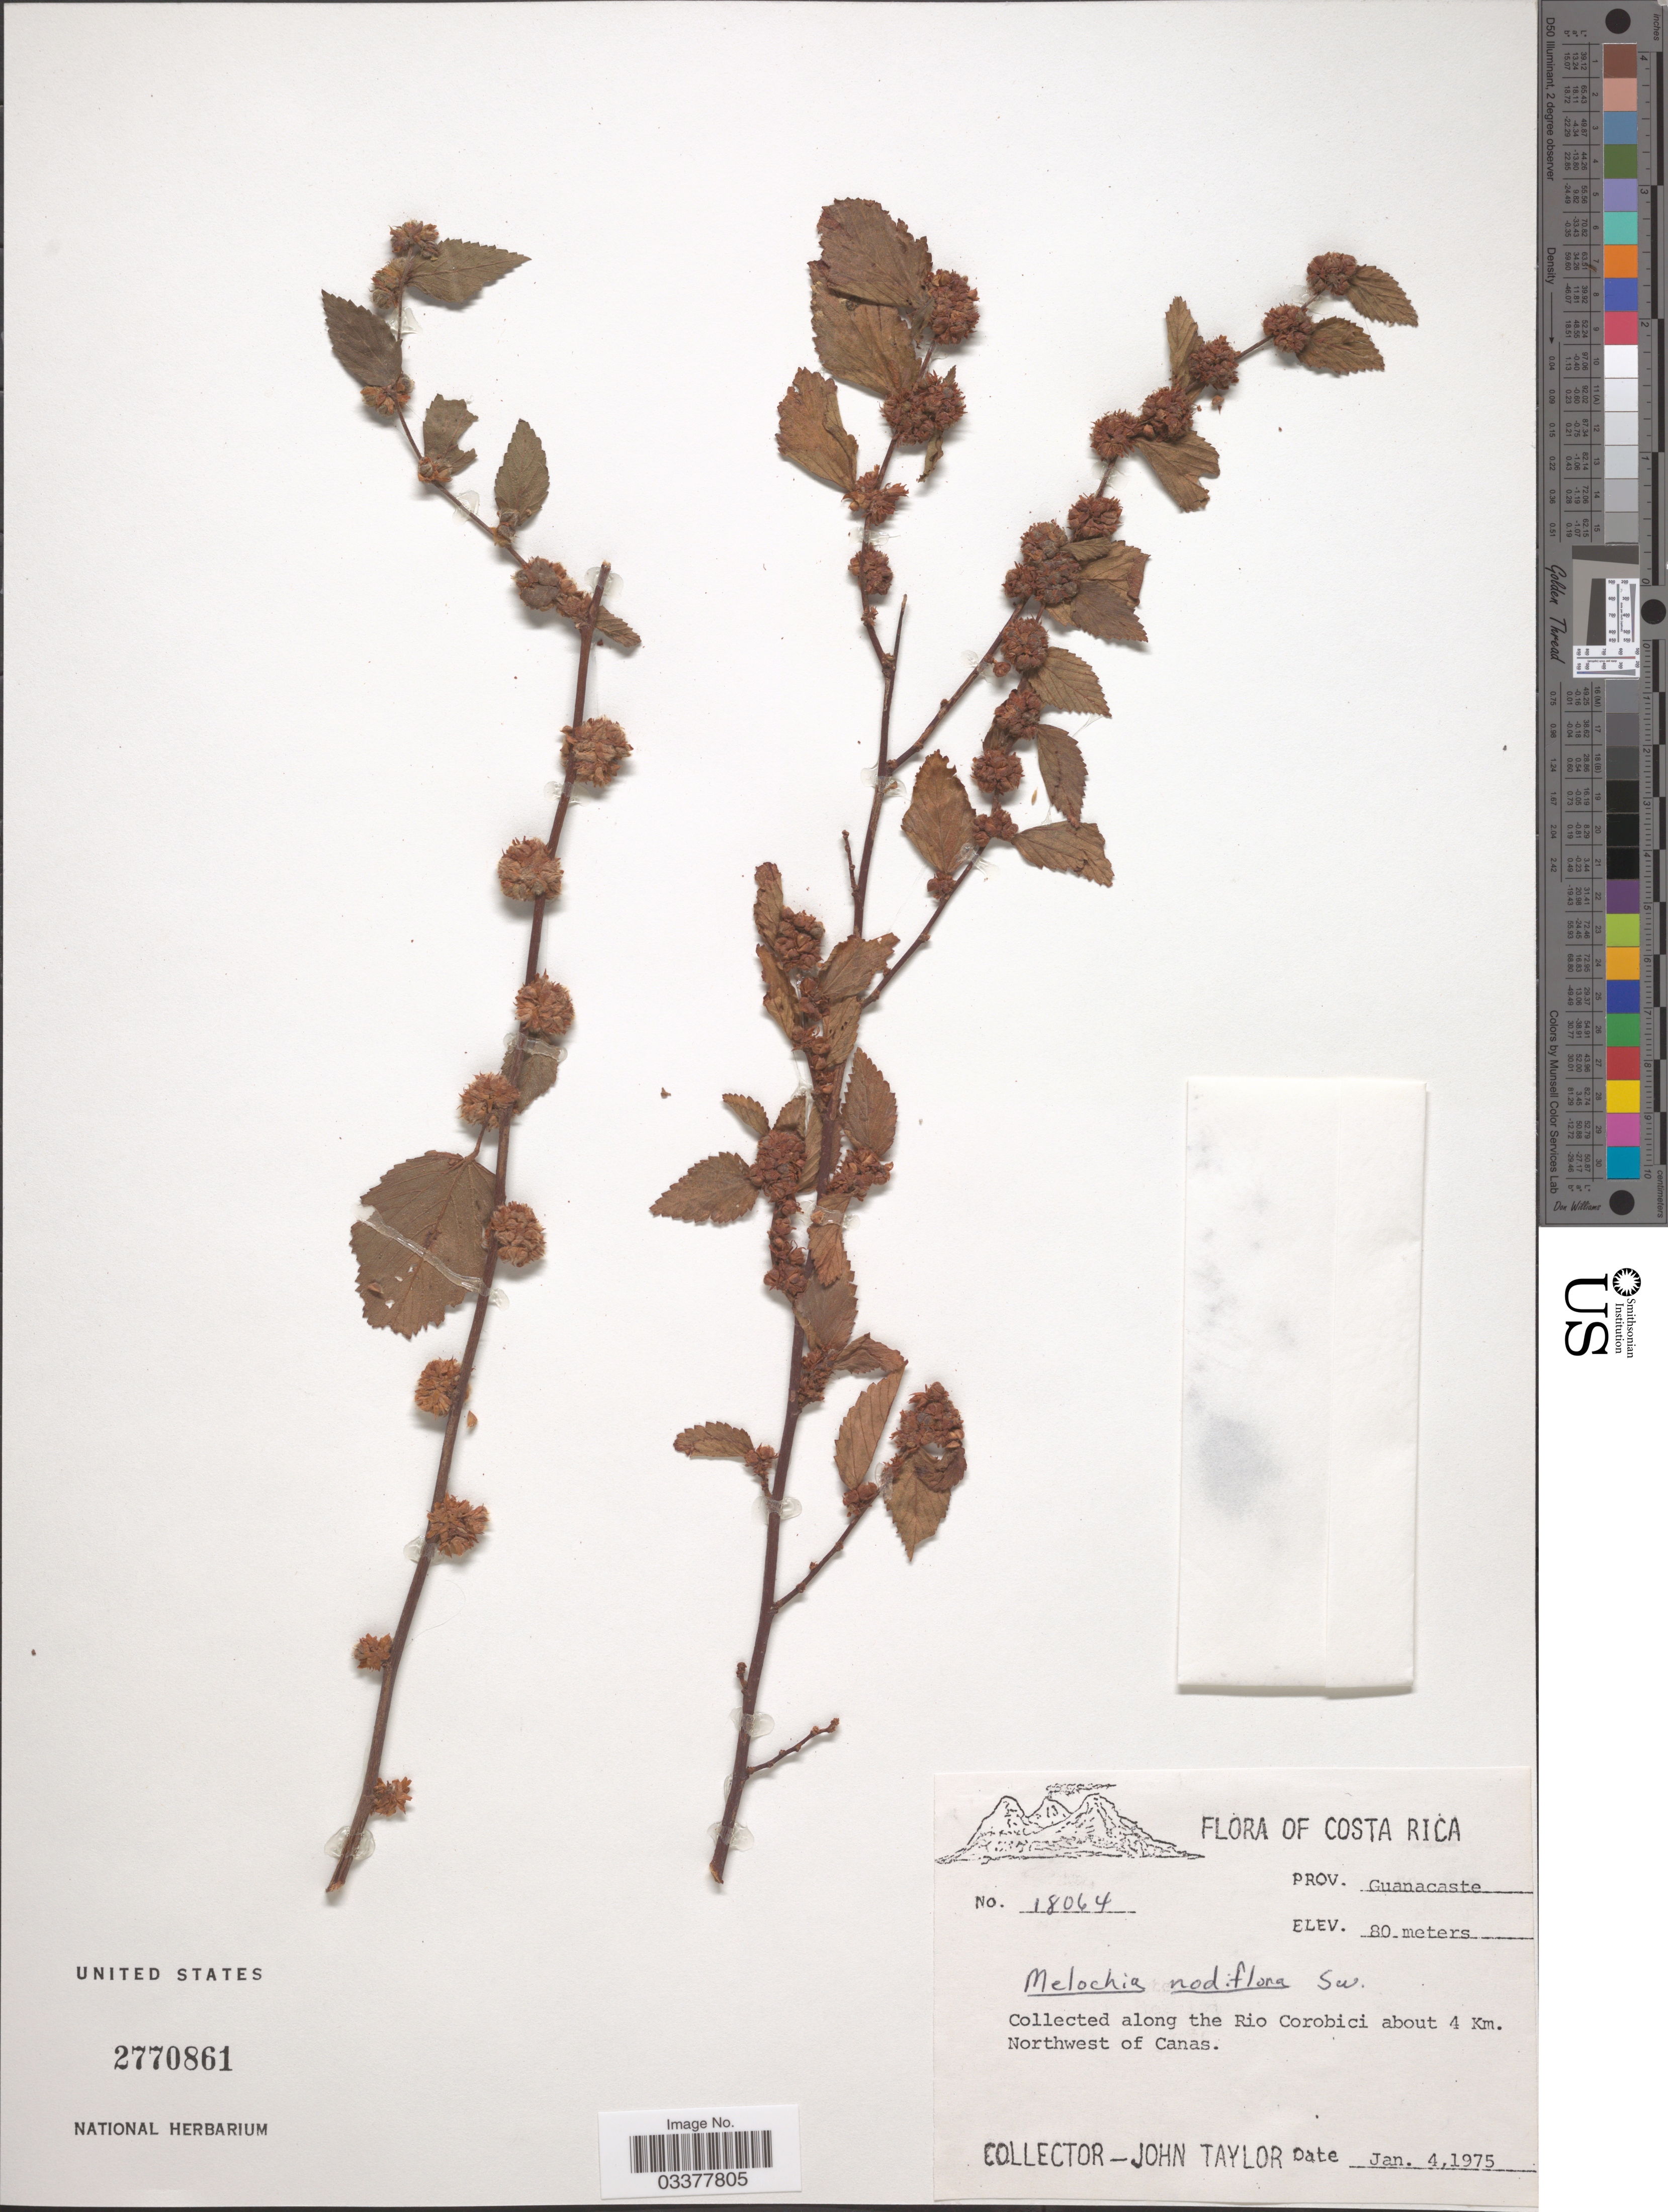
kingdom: Plantae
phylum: Tracheophyta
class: Magnoliopsida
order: Malvales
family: Malvaceae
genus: Melochia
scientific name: Melochia nodiflora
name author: Sw.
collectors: J. Taylor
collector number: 18064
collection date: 1975-01-04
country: Costa Rica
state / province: Guanacaste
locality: Along the Rio Corobici about 4 Km. Northwest of Canas.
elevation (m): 80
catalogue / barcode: US 2770861